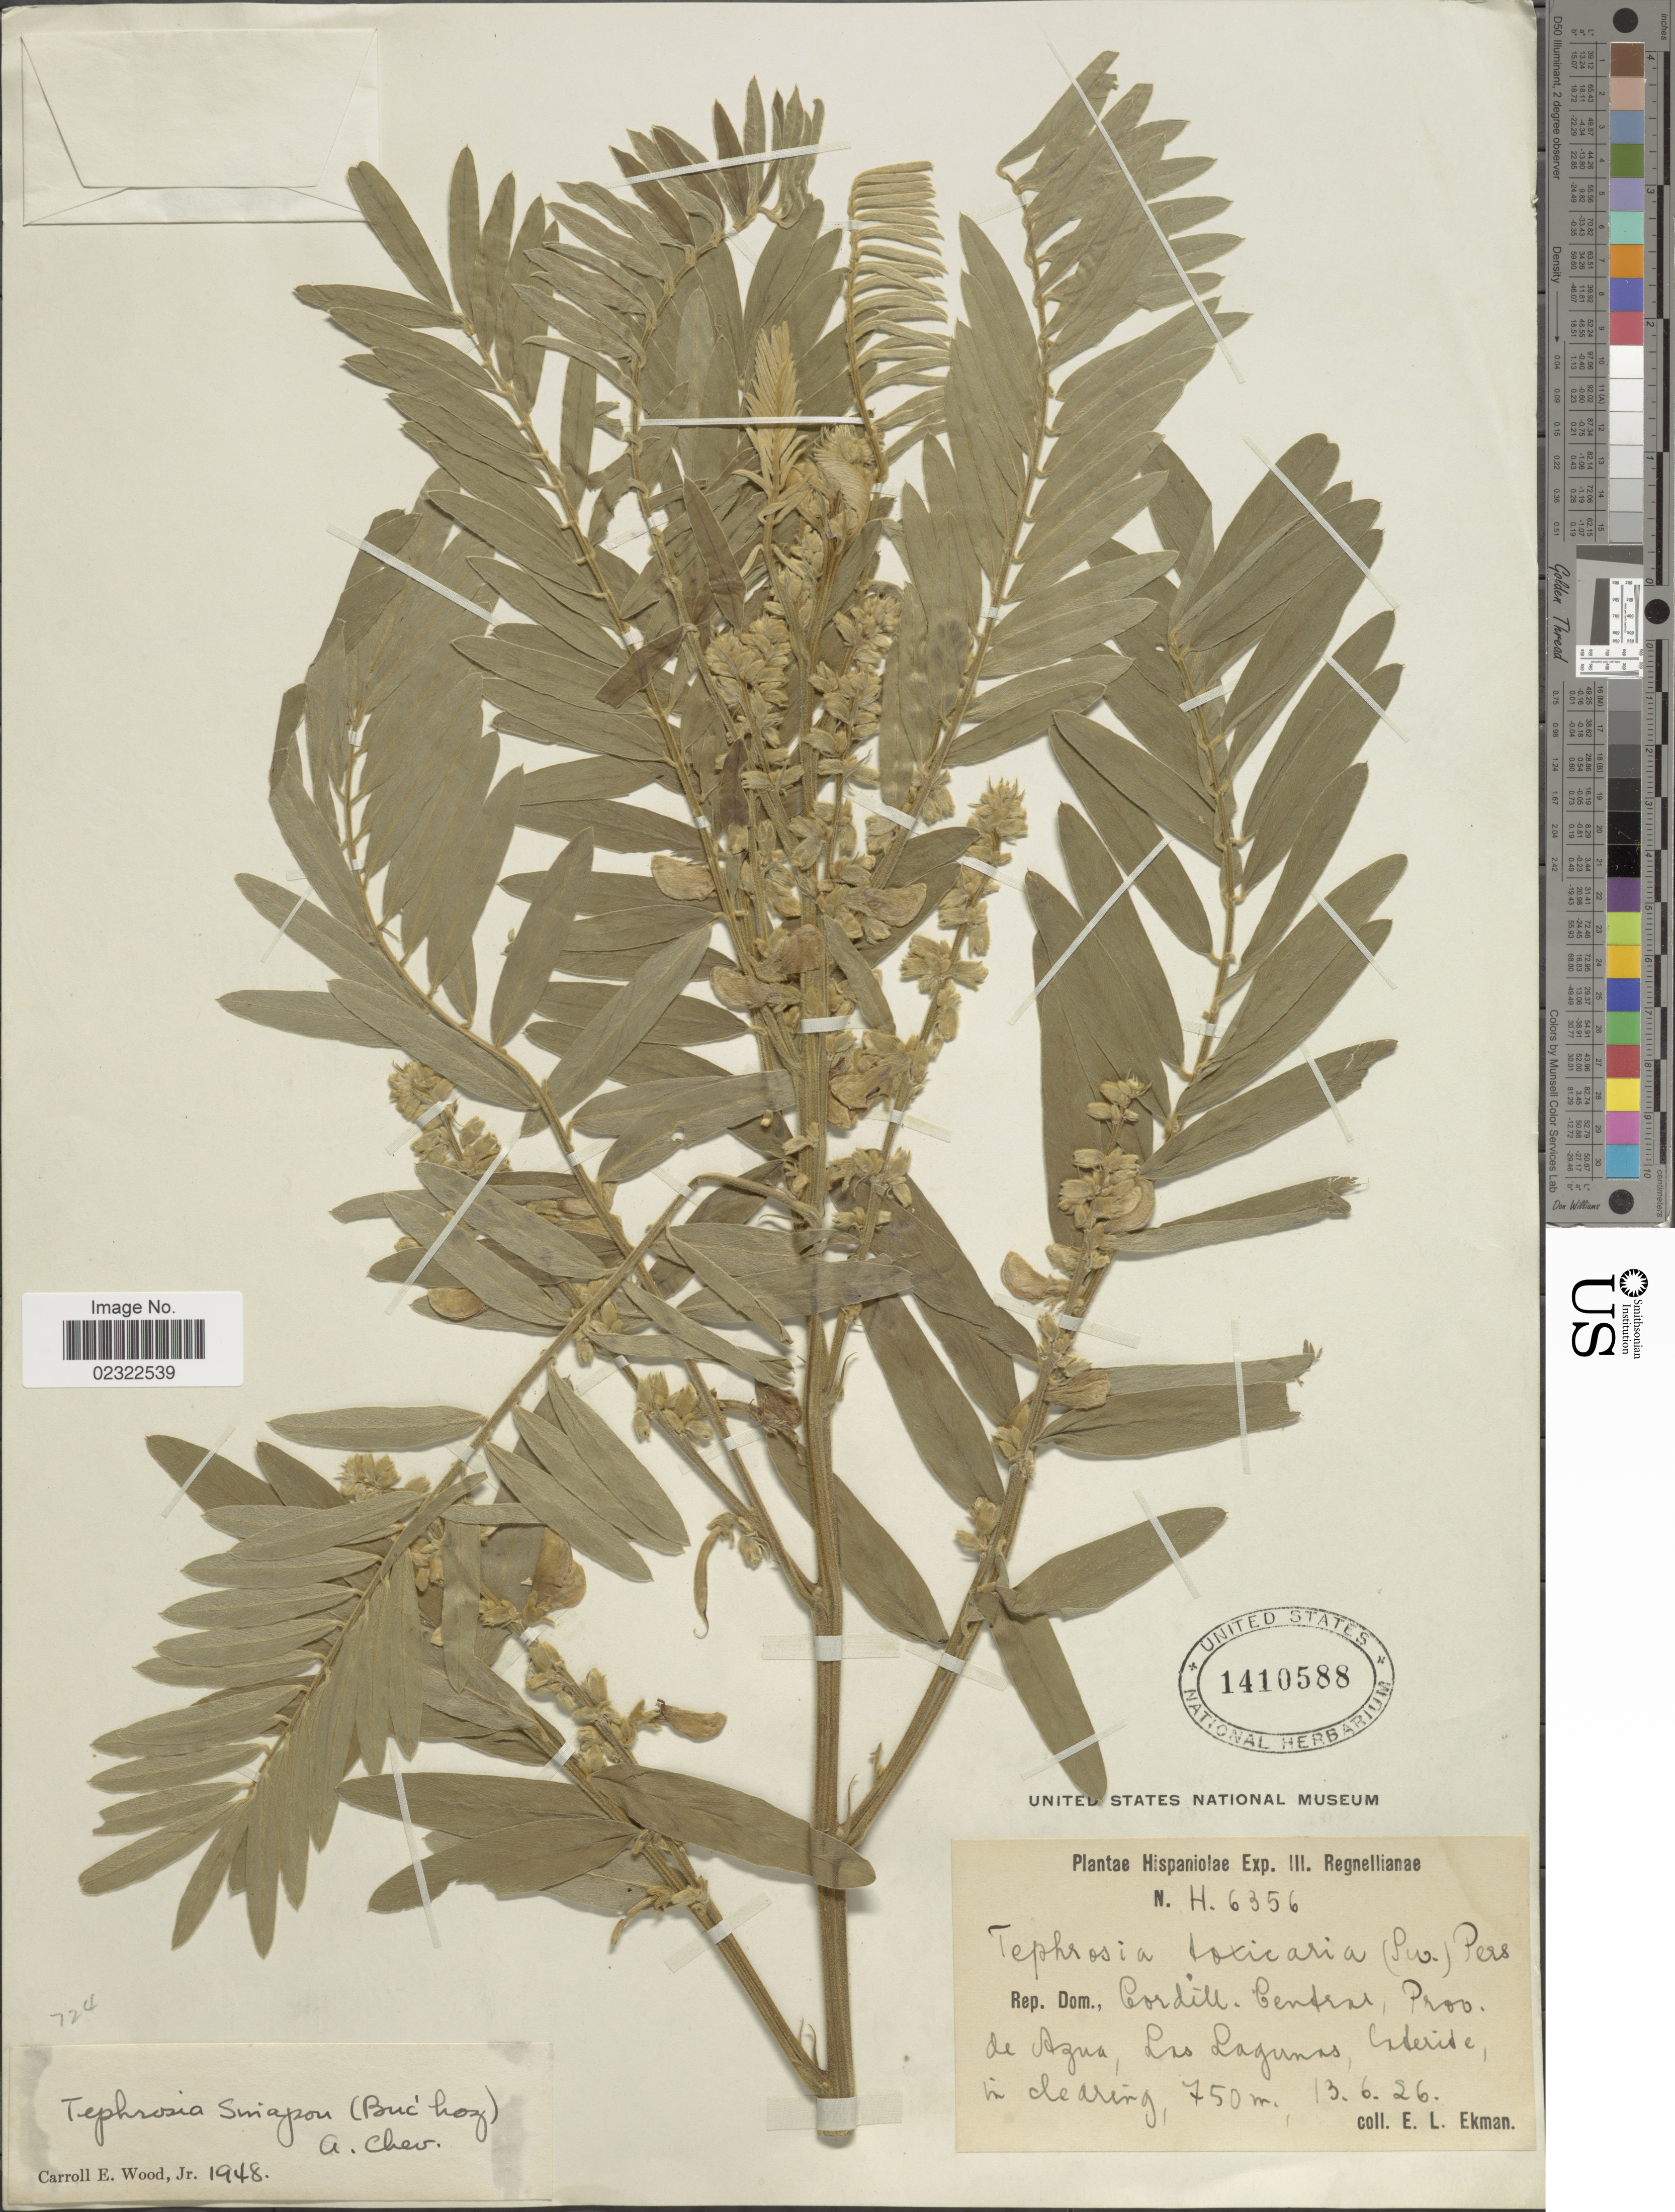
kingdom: Plantae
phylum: Tracheophyta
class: Magnoliopsida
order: Fabales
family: Fabaceae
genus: Tephrosia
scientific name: Tephrosia sinapou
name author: (Buc'hoz) A. Chev.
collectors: E. L. Ekman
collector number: H6356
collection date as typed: Transcribed d/m/y: 13/6/26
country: Dominican Republic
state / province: Azua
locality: Rep. Dom. Cordill,. Central. Prov. de Azua, Las Lagunas, Cateride [interpreted] in clearing.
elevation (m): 750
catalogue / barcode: US 1410588